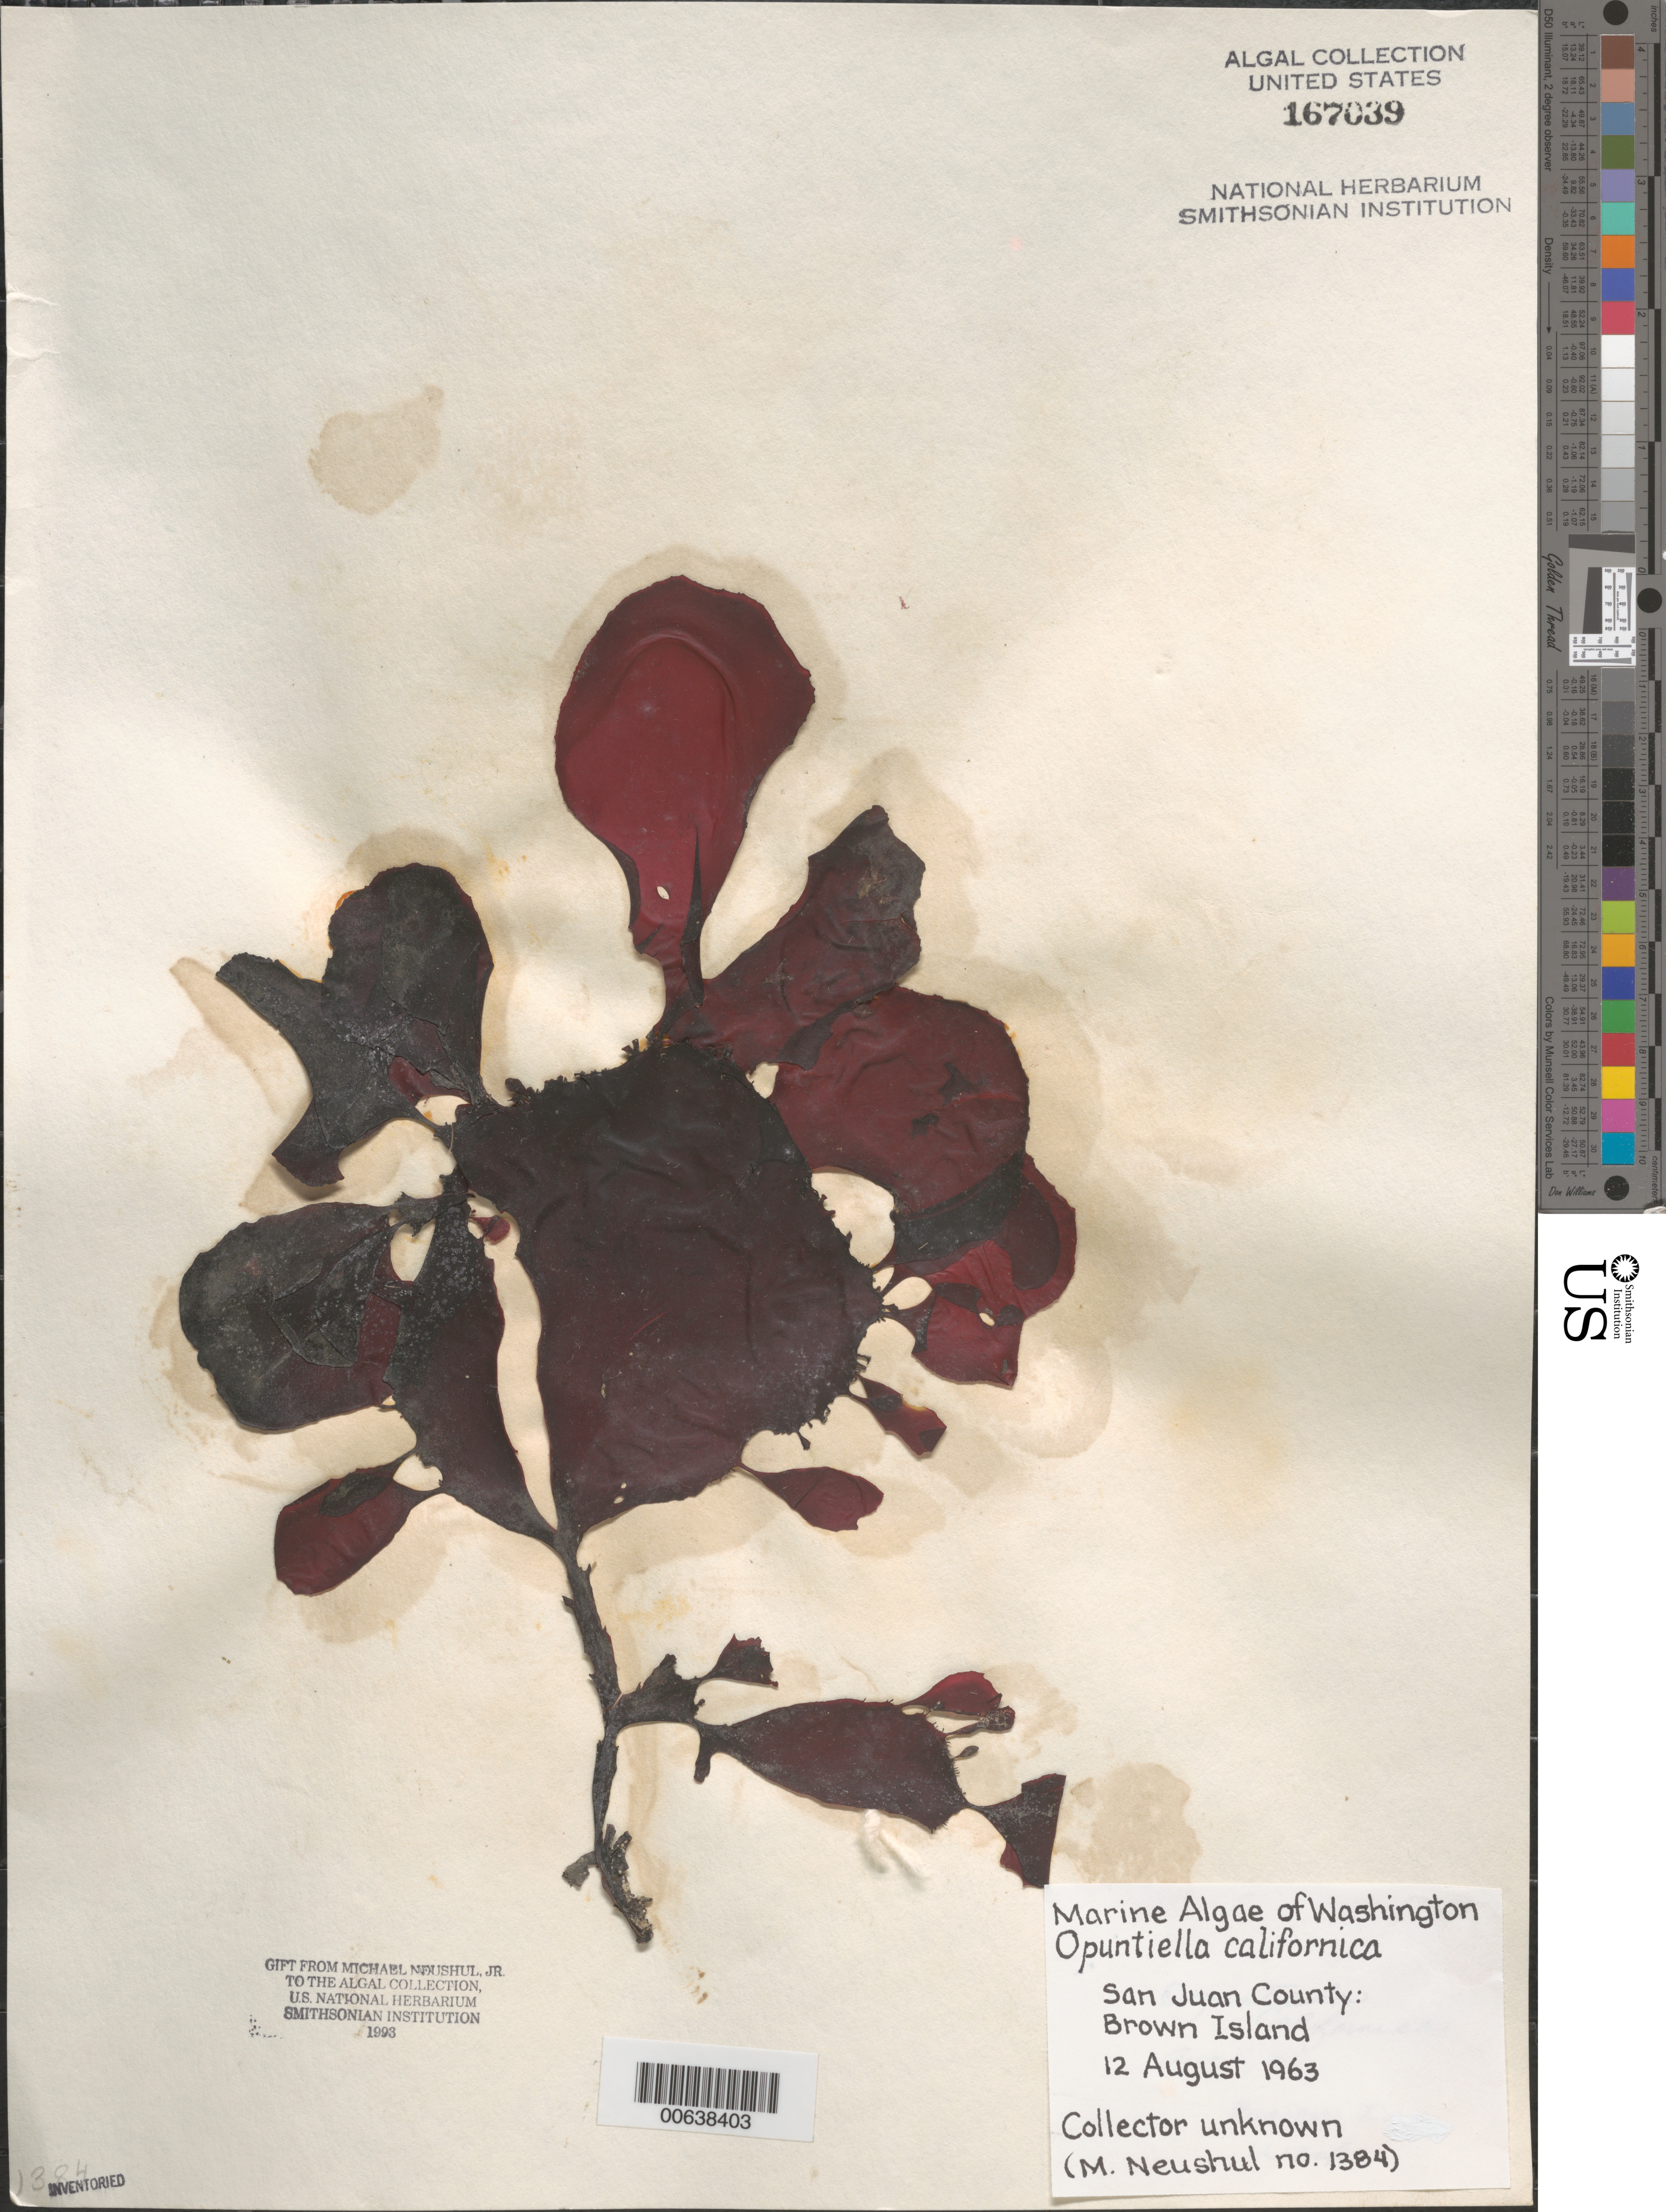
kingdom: Plantae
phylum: Rhodophyta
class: Florideophyceae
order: Gigartinales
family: Furcellariaceae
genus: Opuntiella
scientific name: Opuntiella californica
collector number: Neushul 1384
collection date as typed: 12 Aug 1963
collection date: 1963-08-12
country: United States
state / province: Washington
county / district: San Juan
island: Brown Island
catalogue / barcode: US 167039